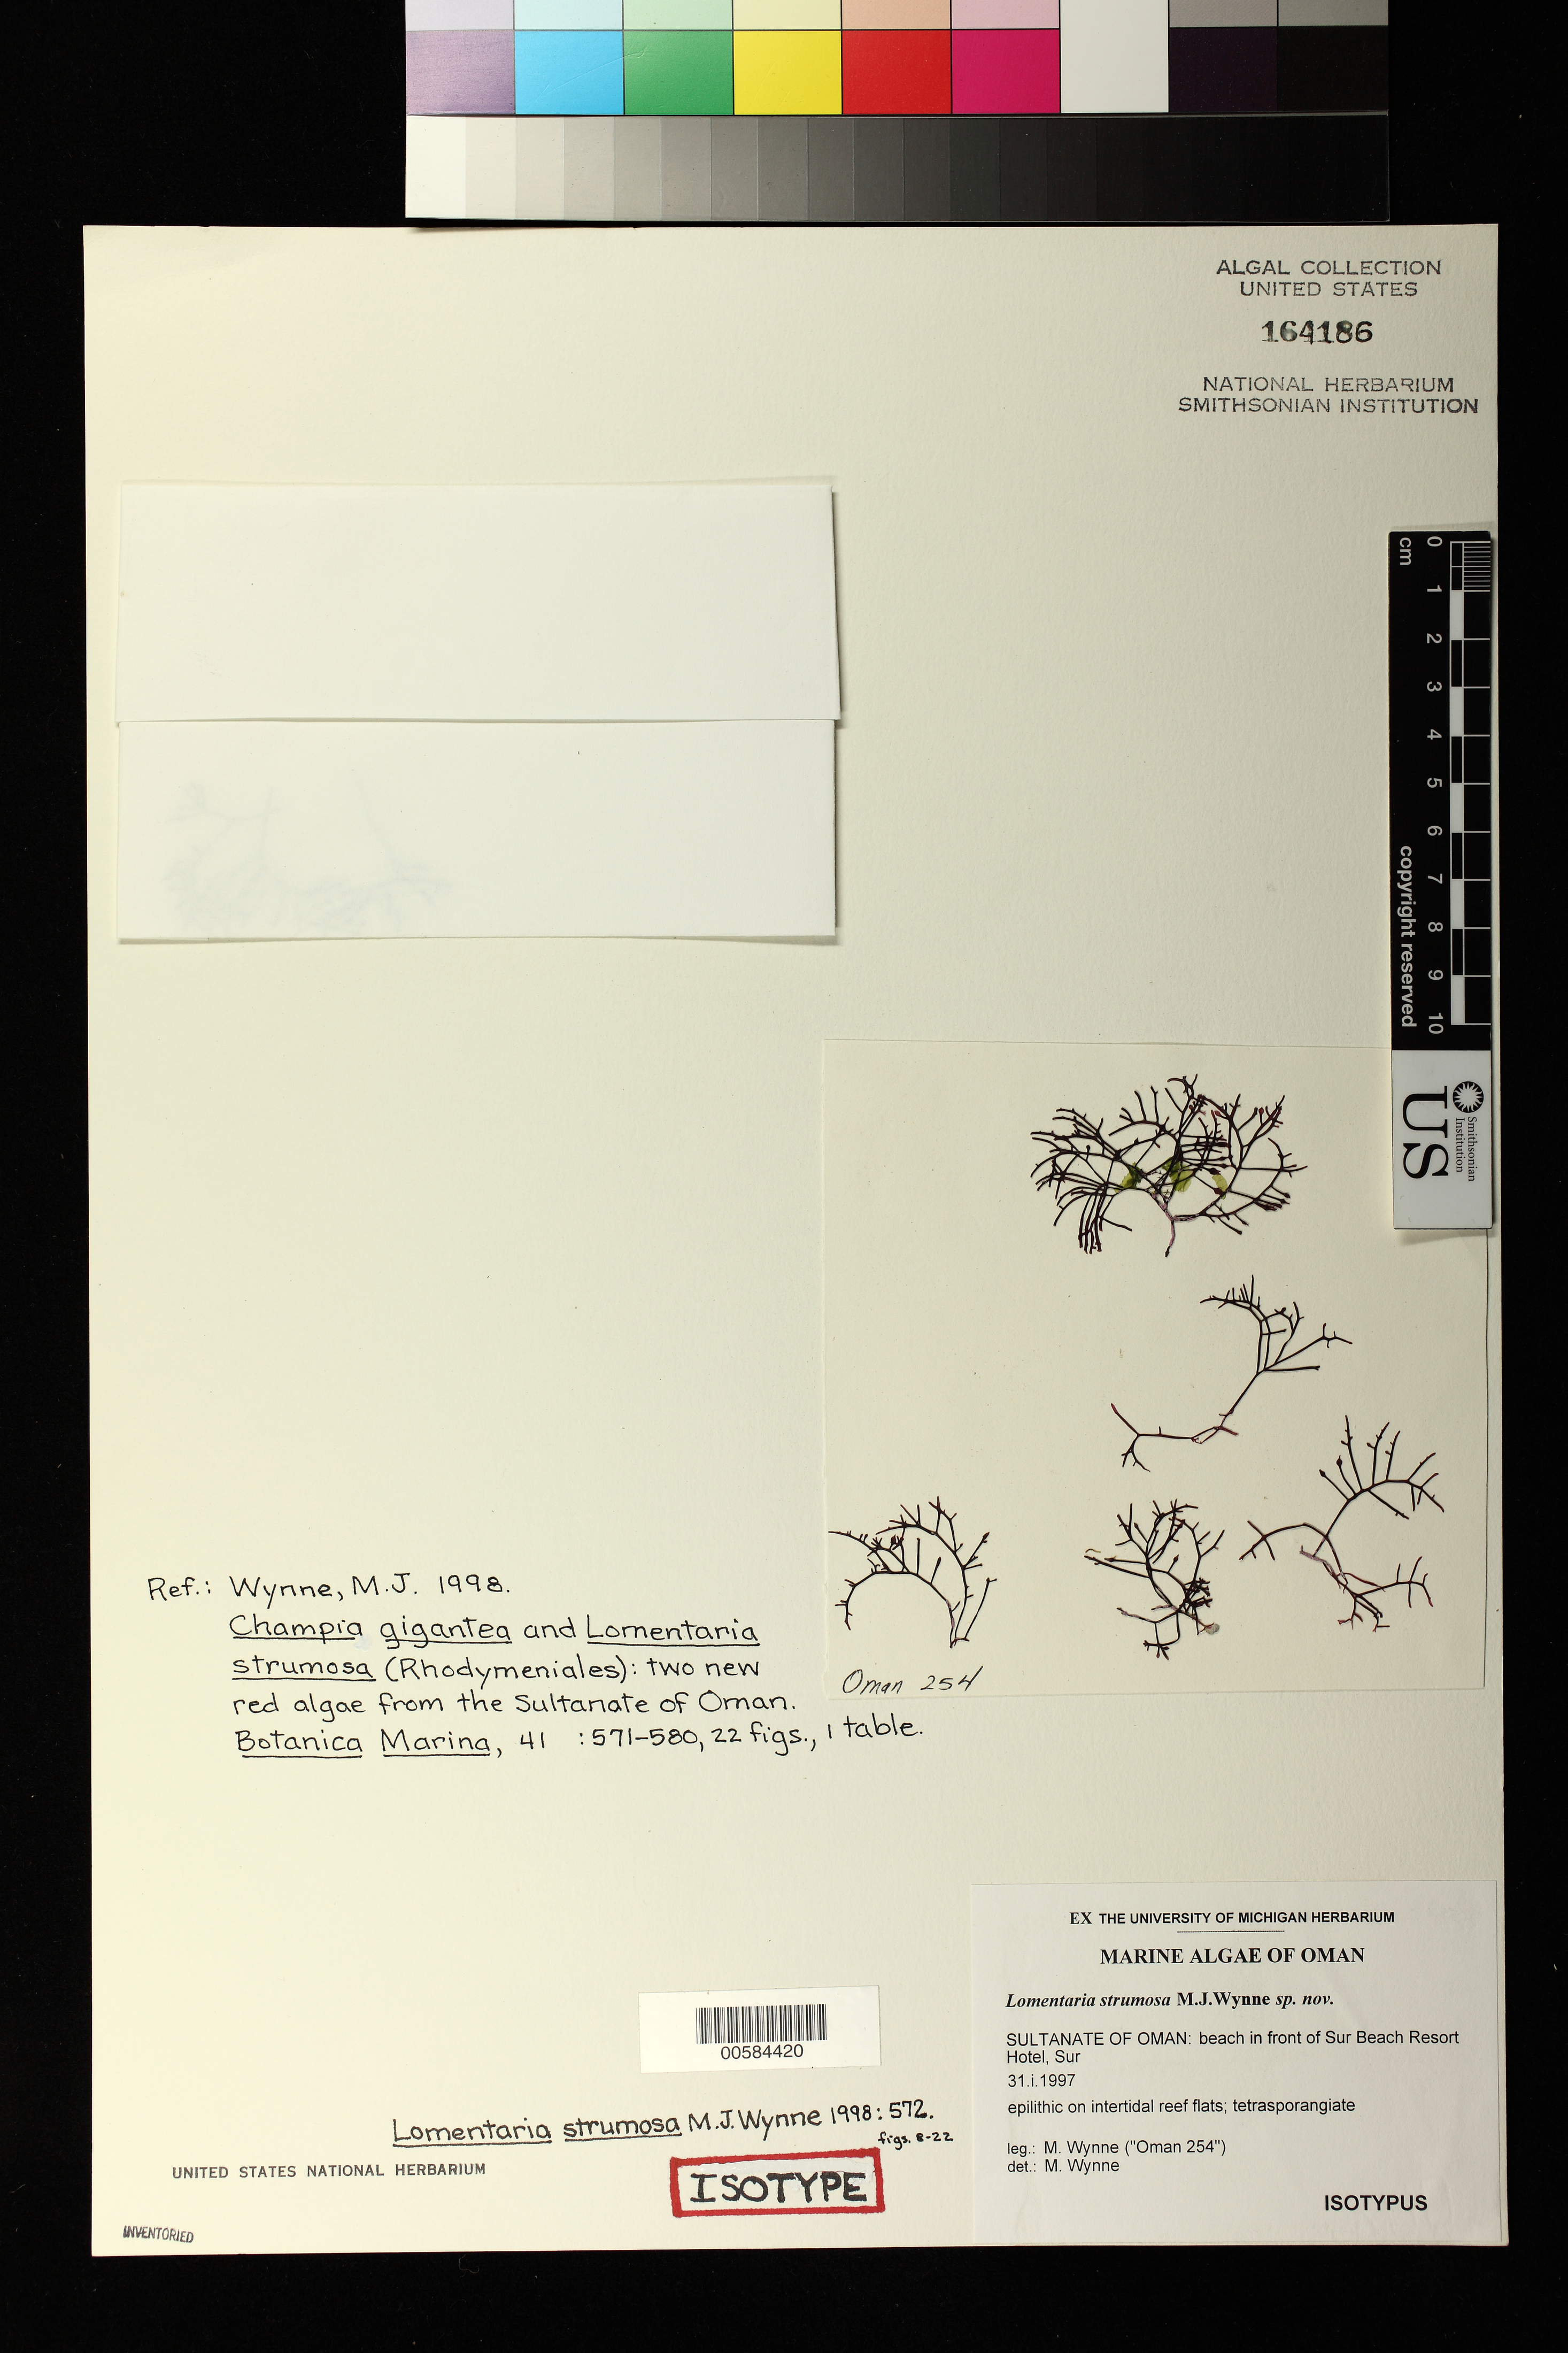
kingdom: Plantae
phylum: Rhodophyta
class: Florideophyceae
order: Rhodymeniales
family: Lomentariaceae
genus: Lomentaria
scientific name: Lomentaria strumosa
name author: M.J. Wynne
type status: Isotype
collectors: M.J. Wynne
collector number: Oman 254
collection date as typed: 31 Jan 1997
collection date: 1997-01-31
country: Oman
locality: Beach in front of Sur Beach Resort Hotel, Sur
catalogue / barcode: US 164186